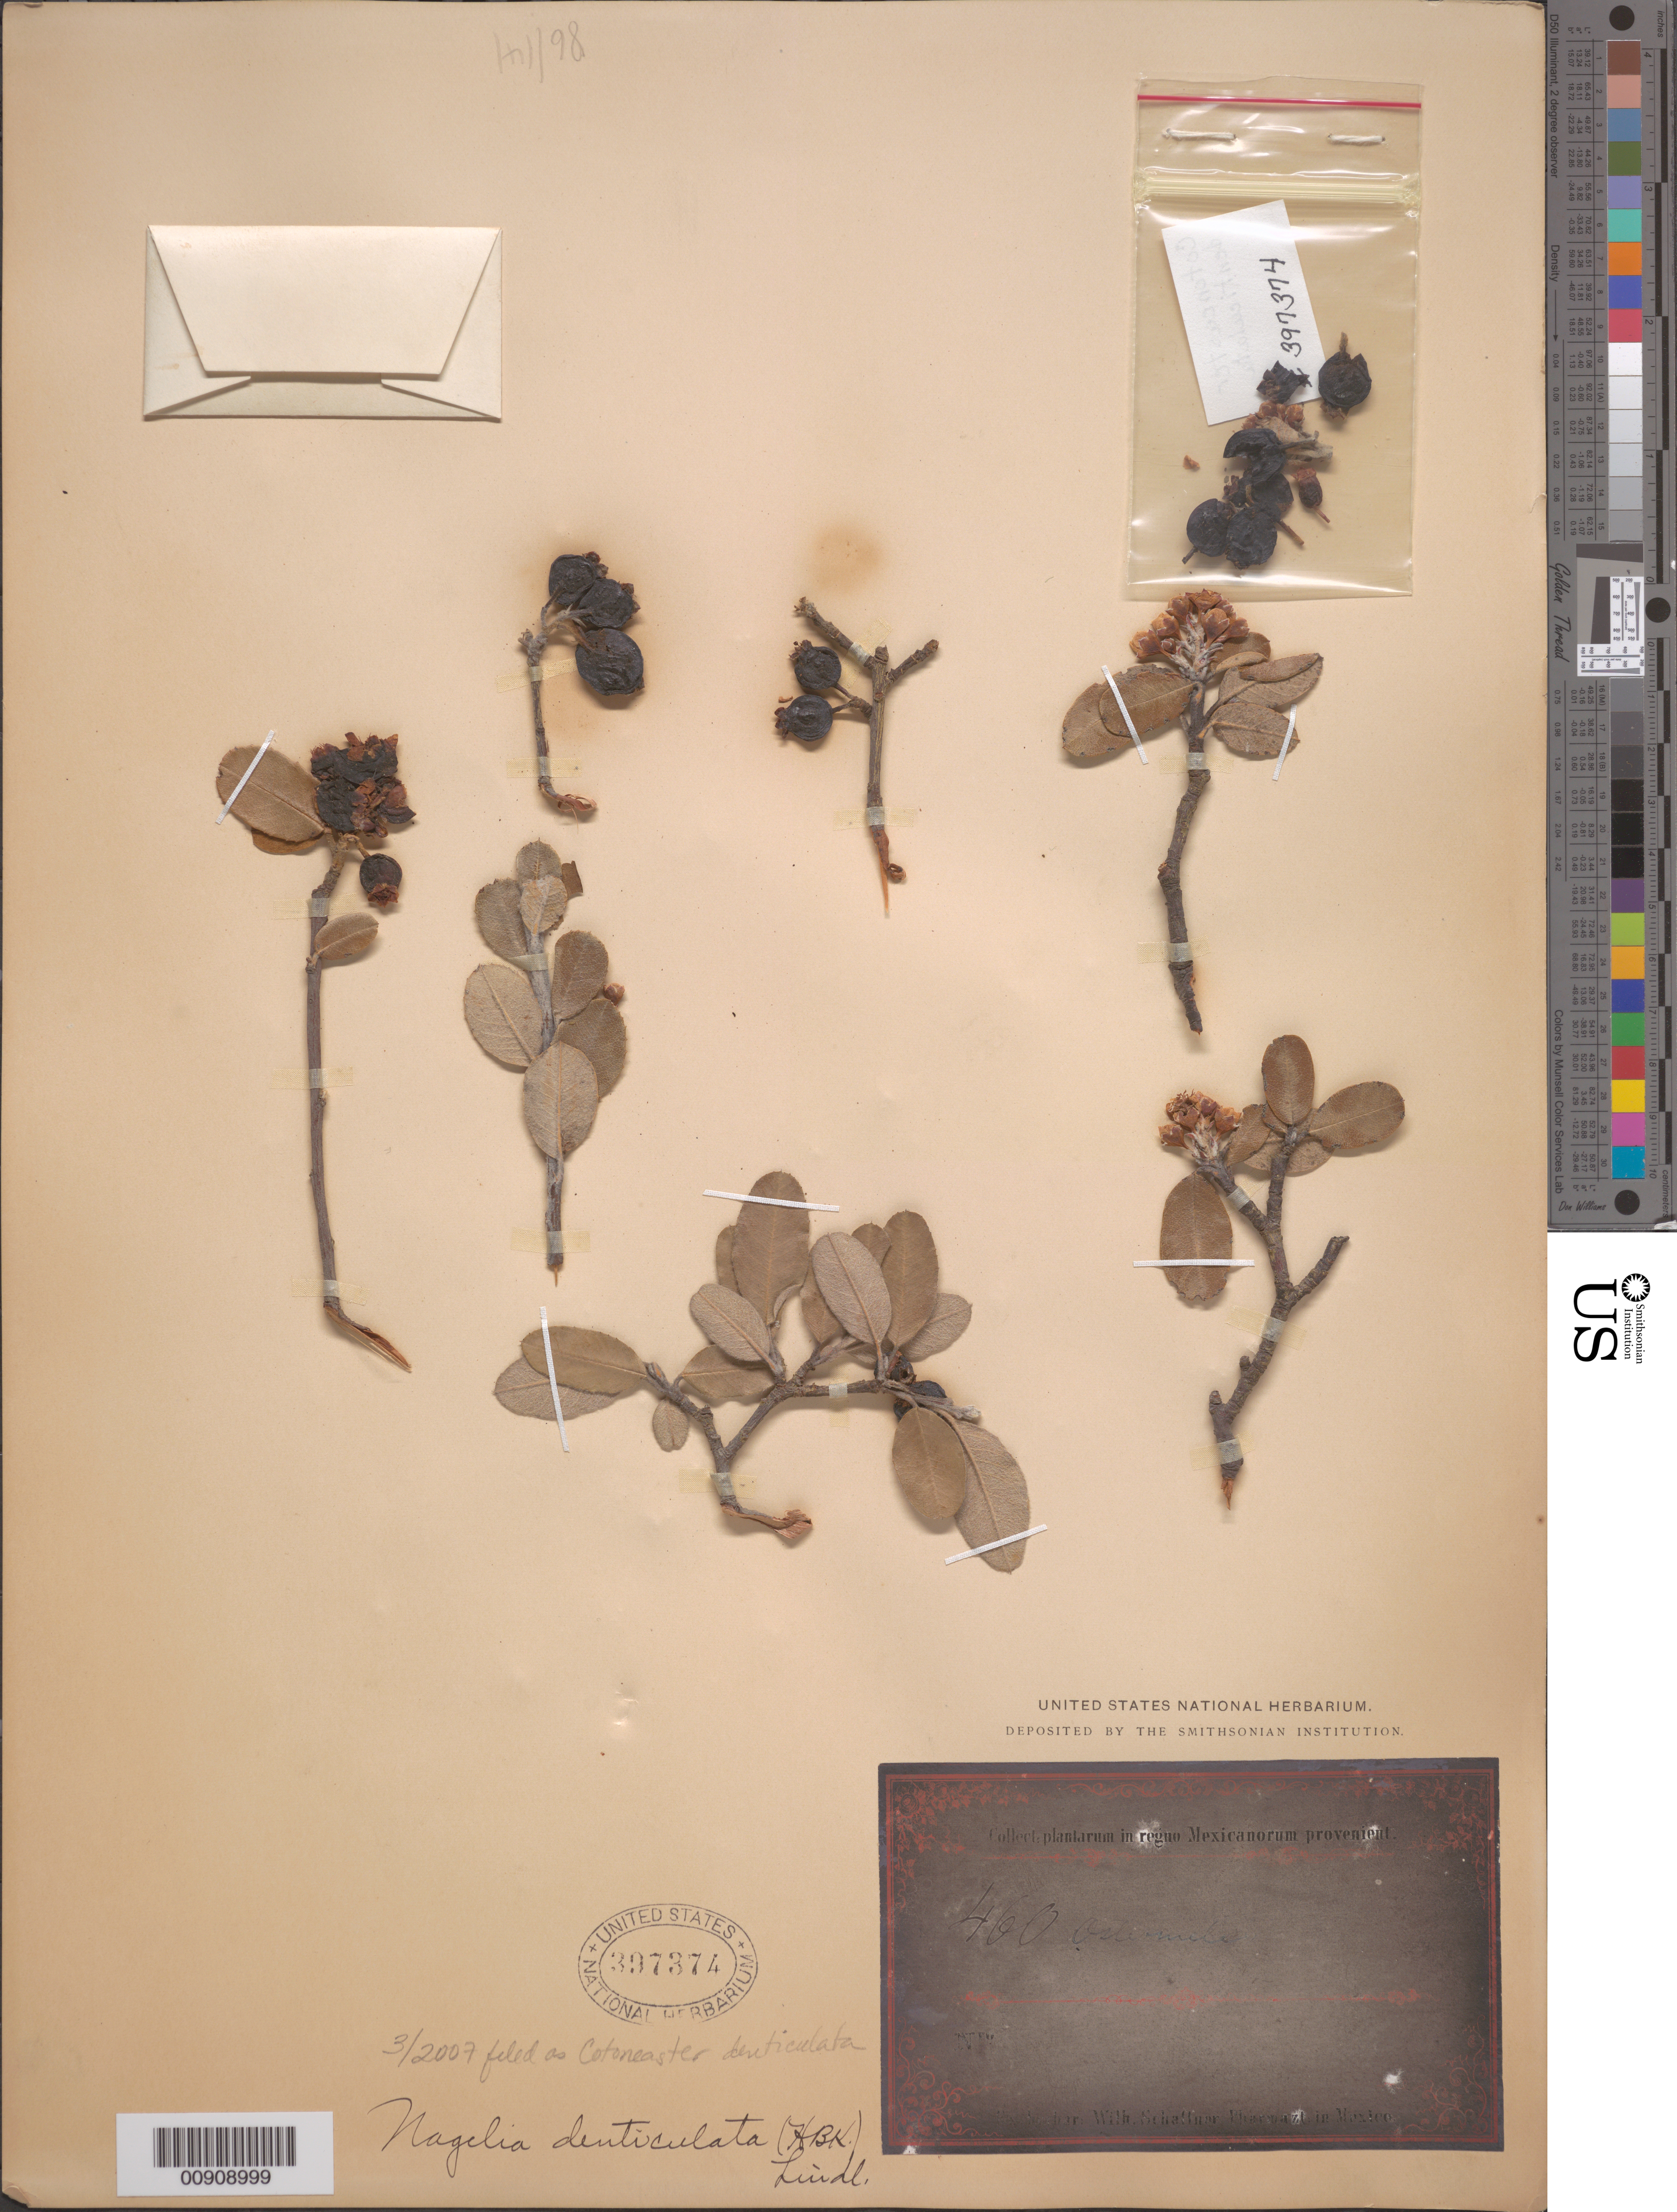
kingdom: Plantae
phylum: Tracheophyta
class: Magnoliopsida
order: Rosales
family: Rosaceae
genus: Cotoneaster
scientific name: Cotoneaster denticulata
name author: Kunth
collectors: -. Schaffner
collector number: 460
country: Mexico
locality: Mexico.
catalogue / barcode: US 397374